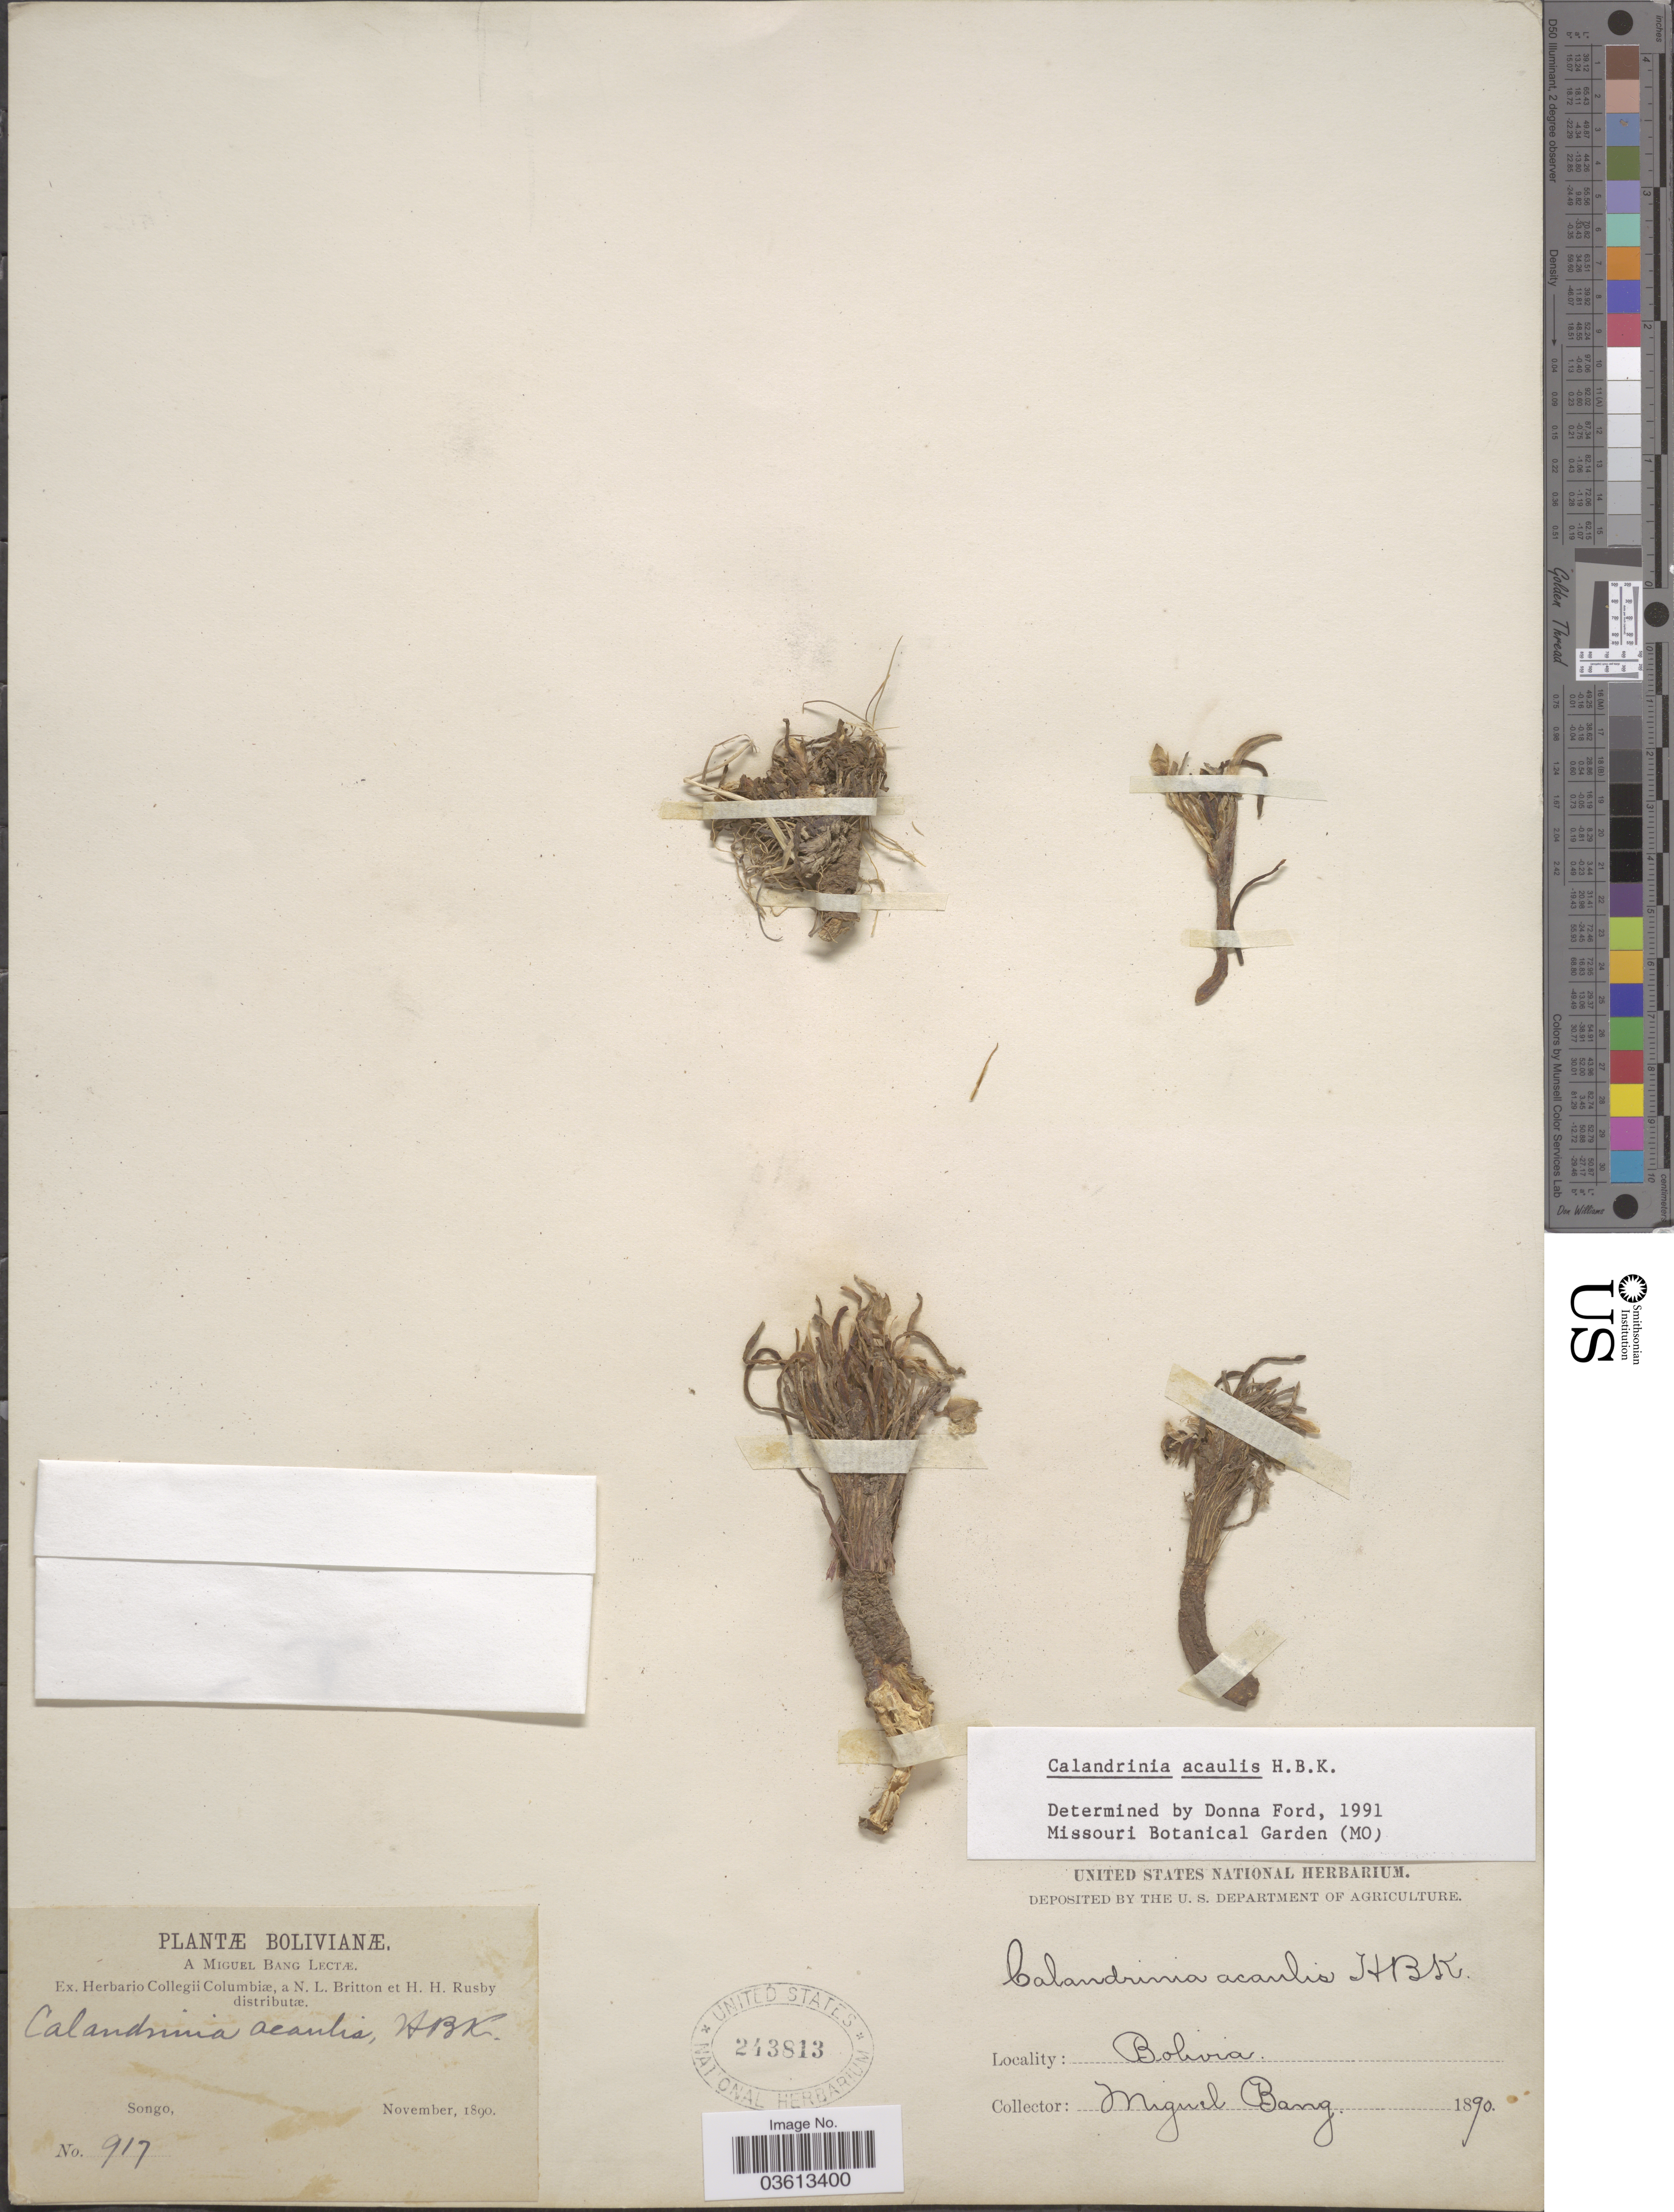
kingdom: Plantae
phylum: Tracheophyta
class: Magnoliopsida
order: Caryophyllales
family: Montiaceae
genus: Calandrinia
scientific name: Calandrinia acaulis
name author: Kunth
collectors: M. Bang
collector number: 917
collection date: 1890-11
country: Bolivia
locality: Songo.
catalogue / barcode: US 243813